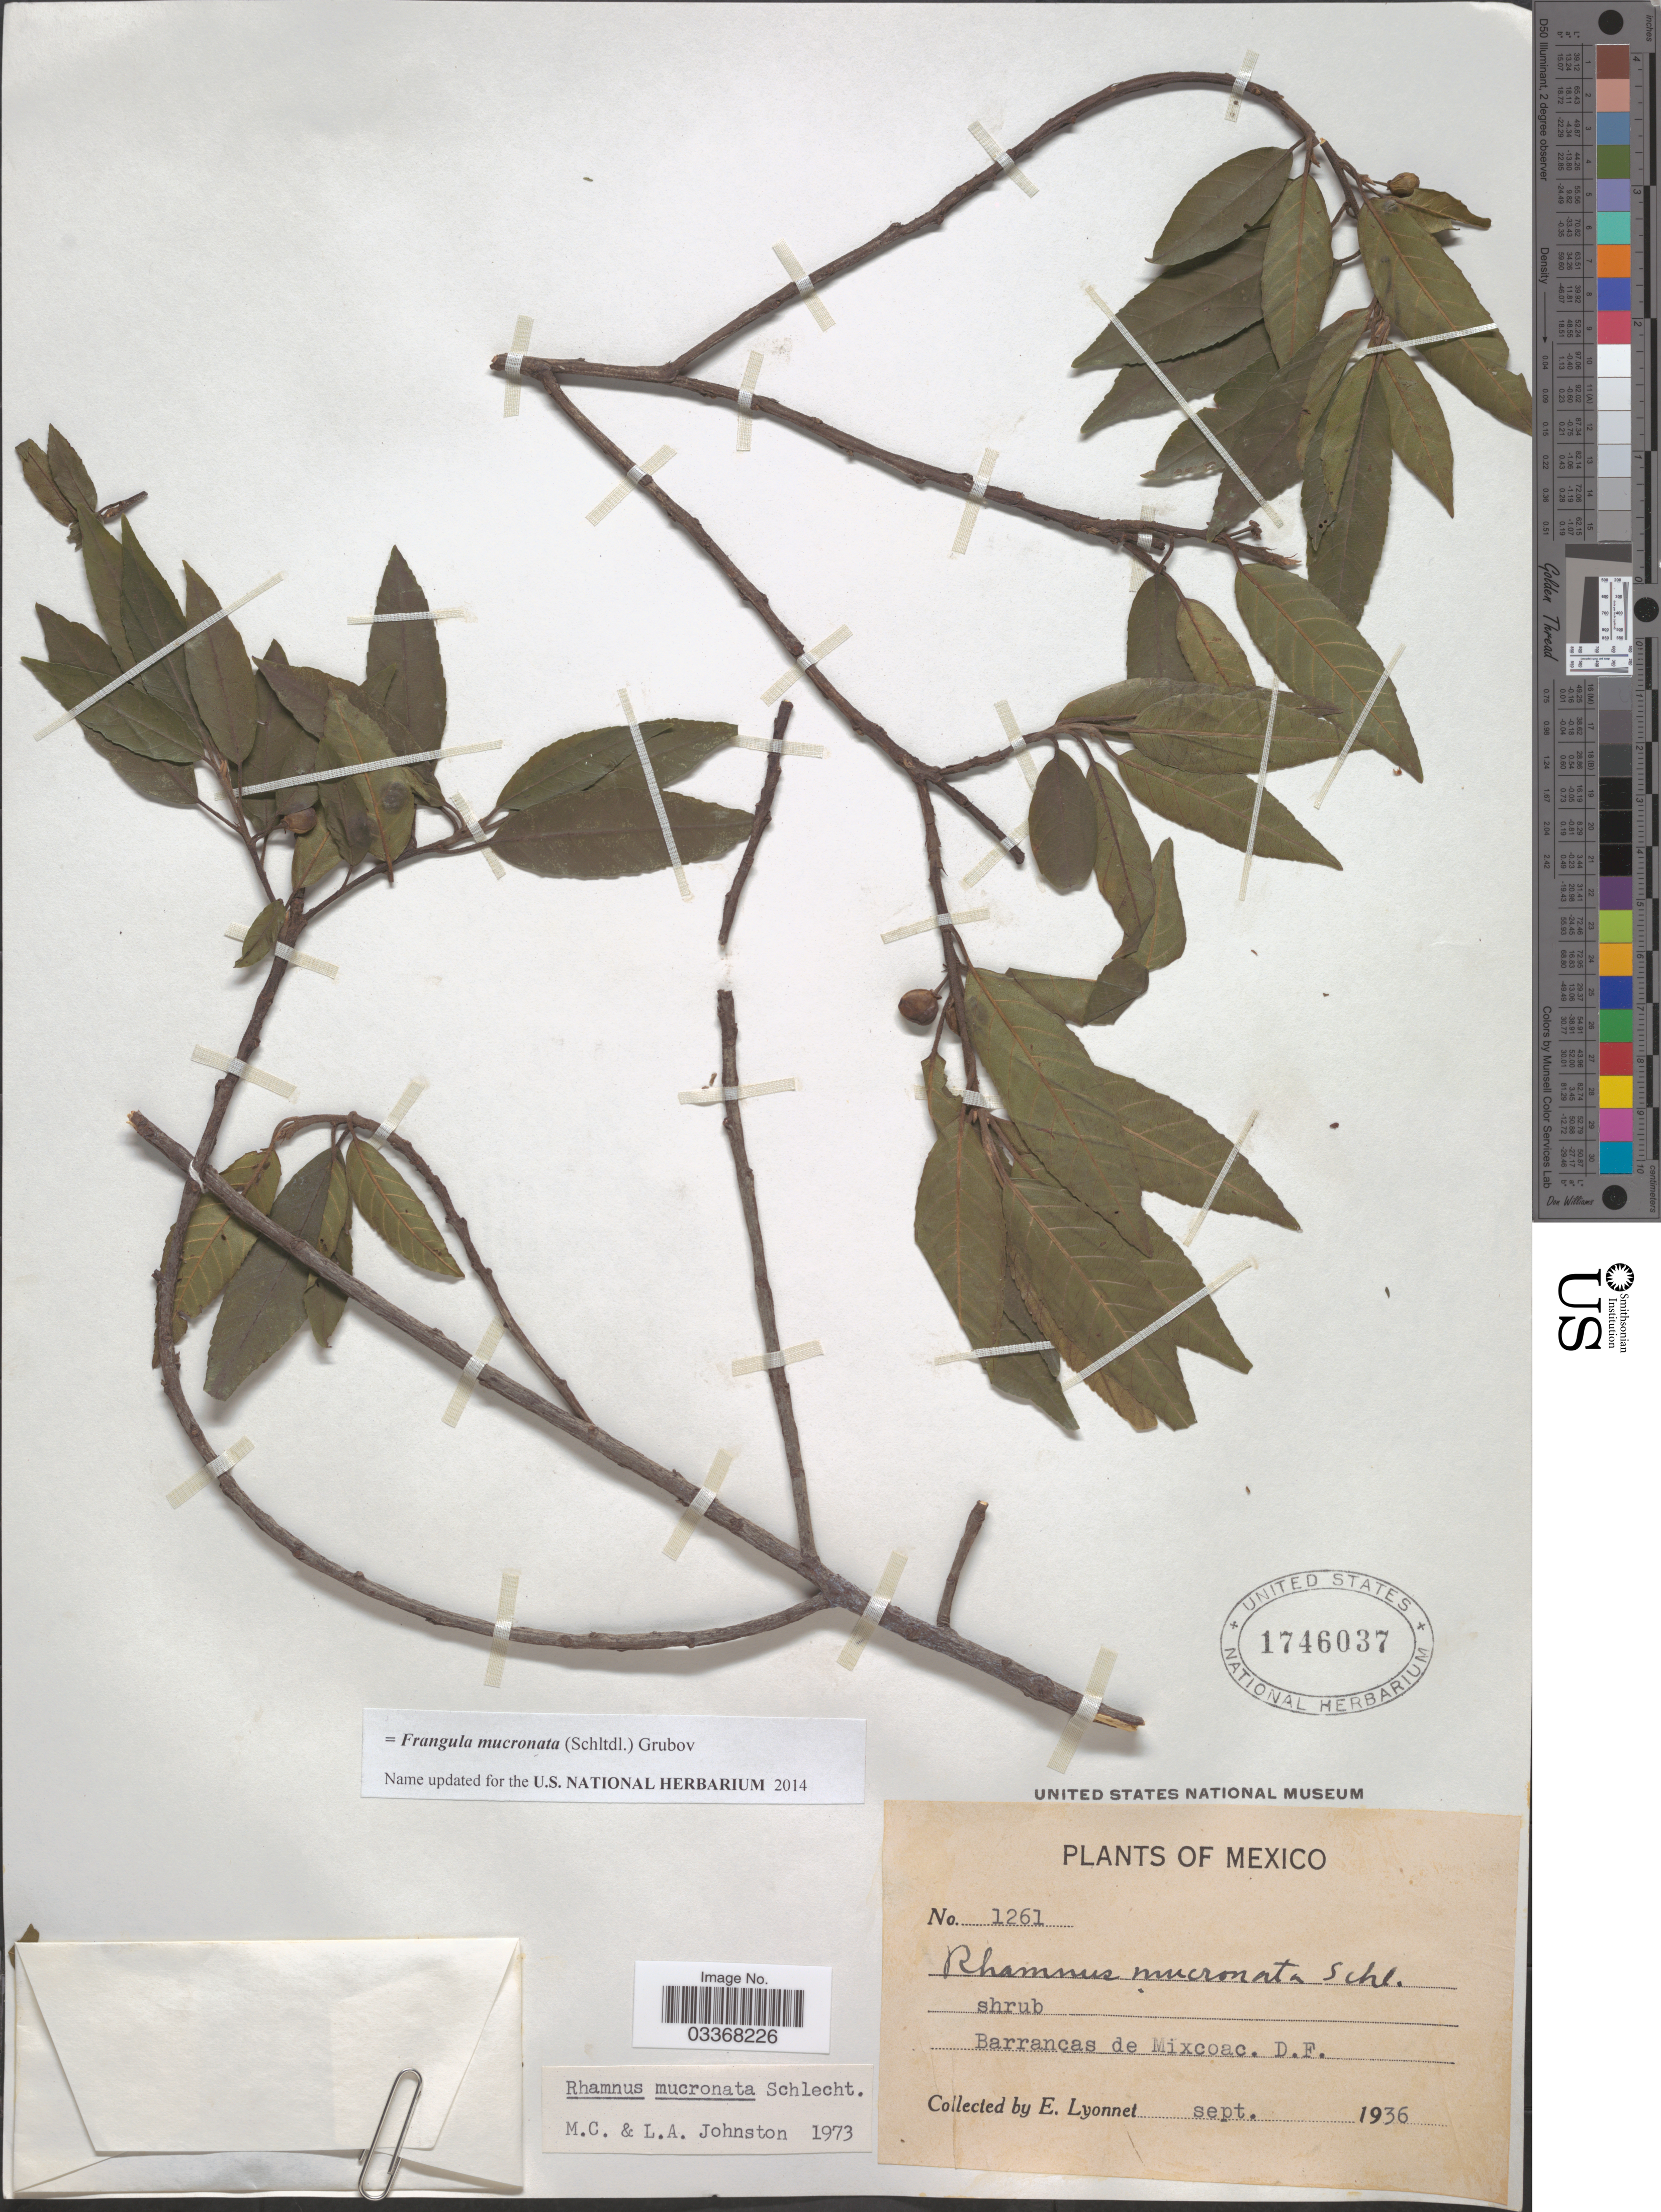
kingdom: Plantae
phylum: Tracheophyta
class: Magnoliopsida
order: Rosales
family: Rhamnaceae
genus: Frangula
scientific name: Frangula mucronata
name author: (Schltdl.) Grubov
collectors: E. Lyonnet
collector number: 1261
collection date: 1936-09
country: Mexico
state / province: Distrito Federal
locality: Barrancas de Mixcoac. D.F.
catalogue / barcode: US 1746037